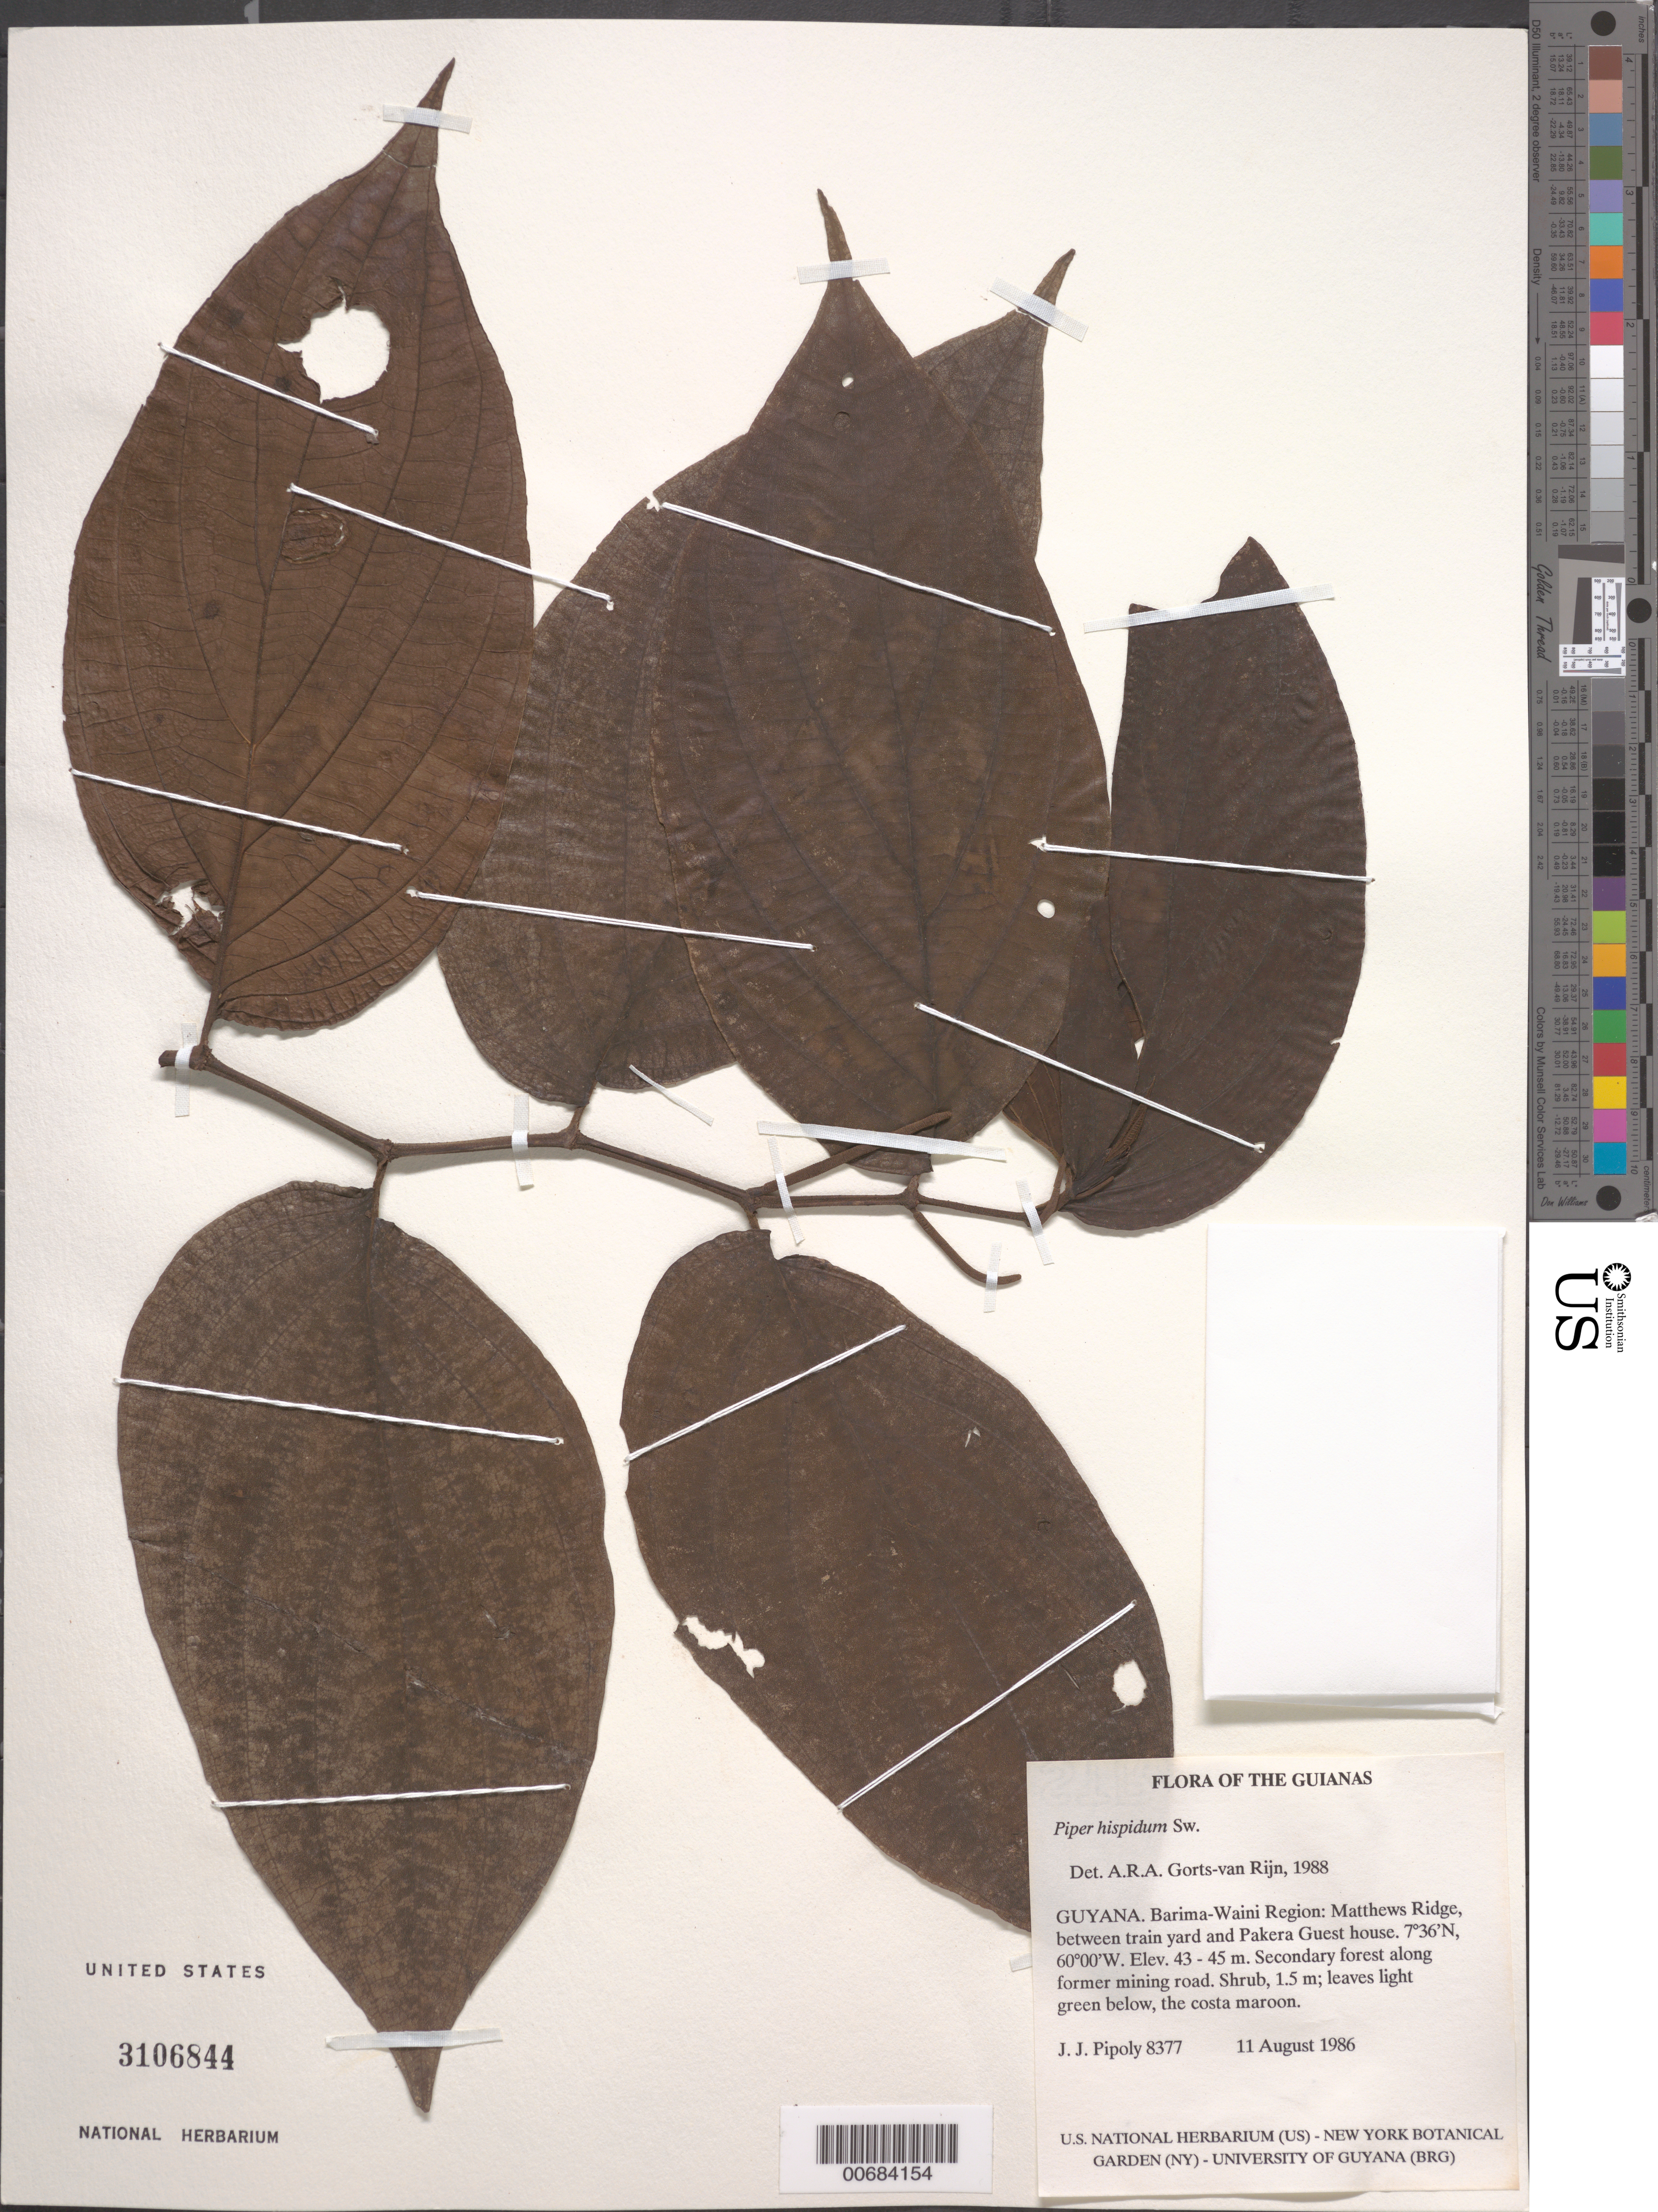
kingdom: Plantae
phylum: Tracheophyta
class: Magnoliopsida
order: Piperales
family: Piperaceae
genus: Piper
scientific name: Piper hispidum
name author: Sw.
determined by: Görts-van Rijn, A. R. A.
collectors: J. J. Pipoly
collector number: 8377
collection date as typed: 11 August 1986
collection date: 1986-08-11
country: Guyana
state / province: Barima-Waini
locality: Matthews Ridge, between train yard and Pakera Guest house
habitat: Secondary forest along former mining road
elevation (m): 45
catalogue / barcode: US 3106844